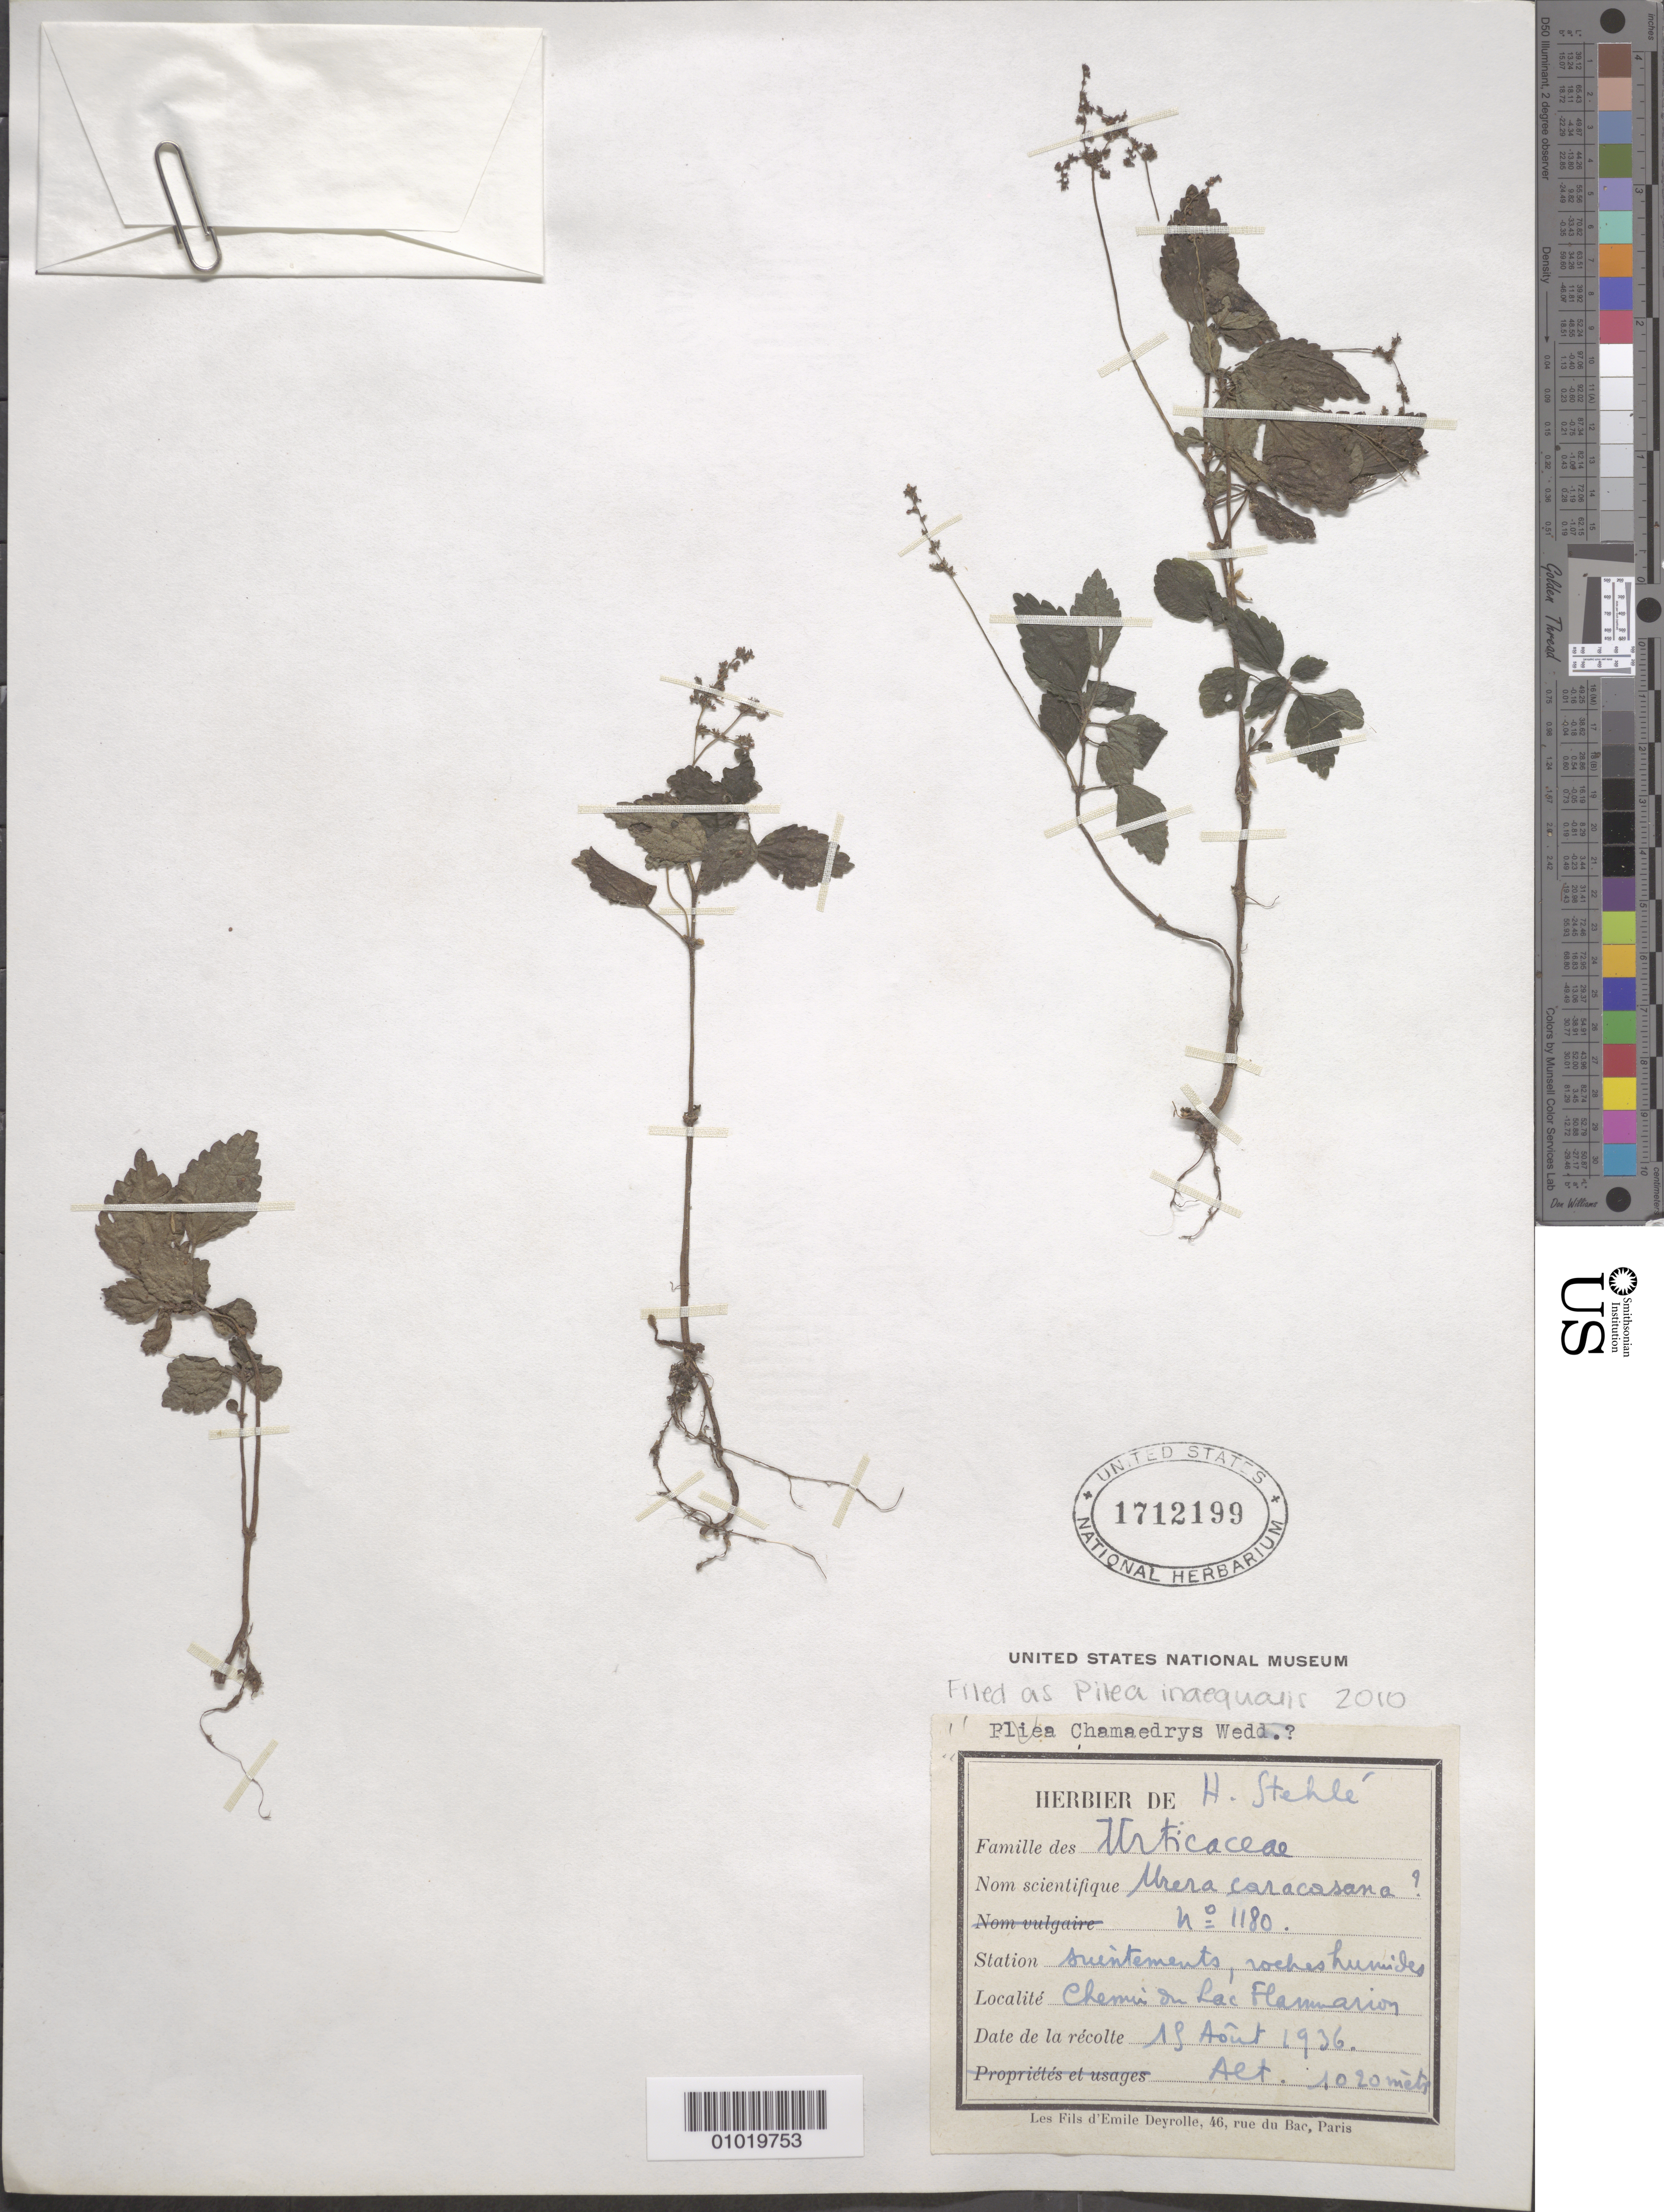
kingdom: Plantae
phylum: Tracheophyta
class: Magnoliopsida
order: Rosales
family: Urticaceae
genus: Pilea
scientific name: Pilea inaequalis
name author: (Juss. ex Poir.) Wedd.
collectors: H. Stehlé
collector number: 1180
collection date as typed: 15 Aug 1936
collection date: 1936-08-15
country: Guadeloupe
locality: Chemu du Lac Flammarion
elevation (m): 1020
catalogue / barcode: US 1712199